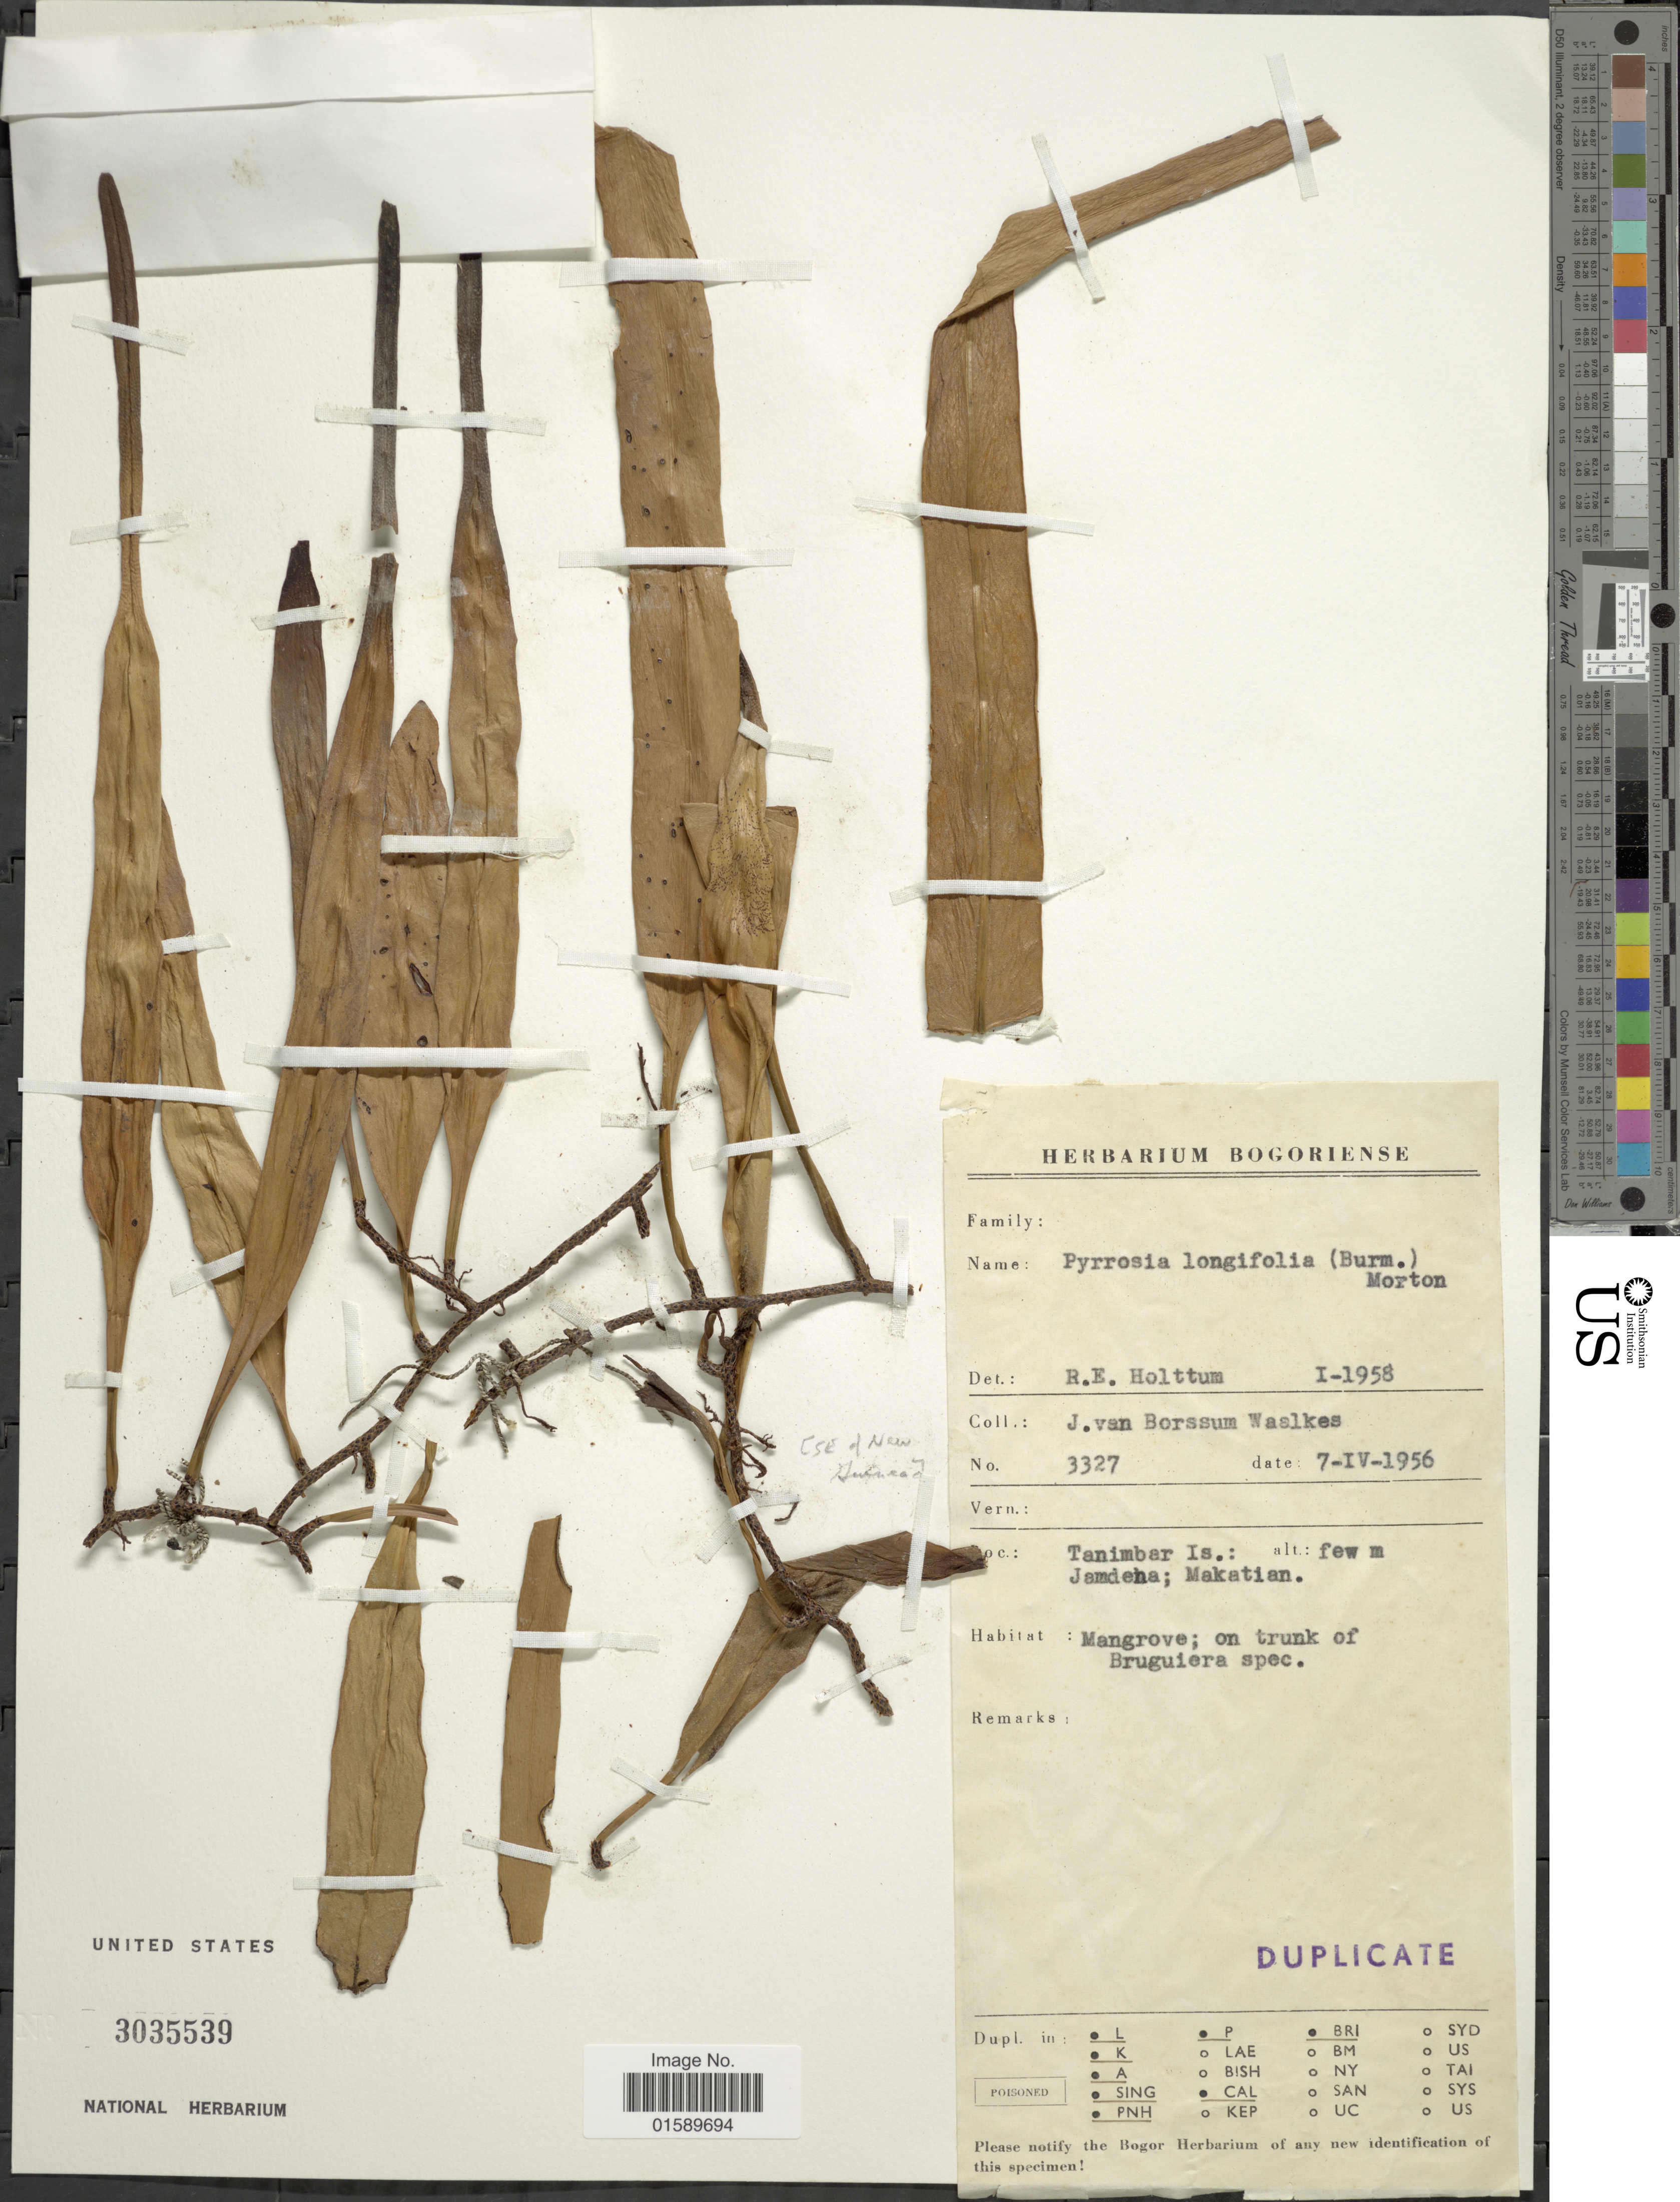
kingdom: Plantae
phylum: Tracheophyta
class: Polypodiopsida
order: Polypodiales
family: Polypodiaceae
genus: Pyrrosia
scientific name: Pyrrosia longifolia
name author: (Burm. f.) C.V. Morton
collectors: J. Borssum Waalkes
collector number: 3327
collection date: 1956-04-07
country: Indonesia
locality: Tanimbar Is., Jamdena; Makatien.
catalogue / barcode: US 3035539